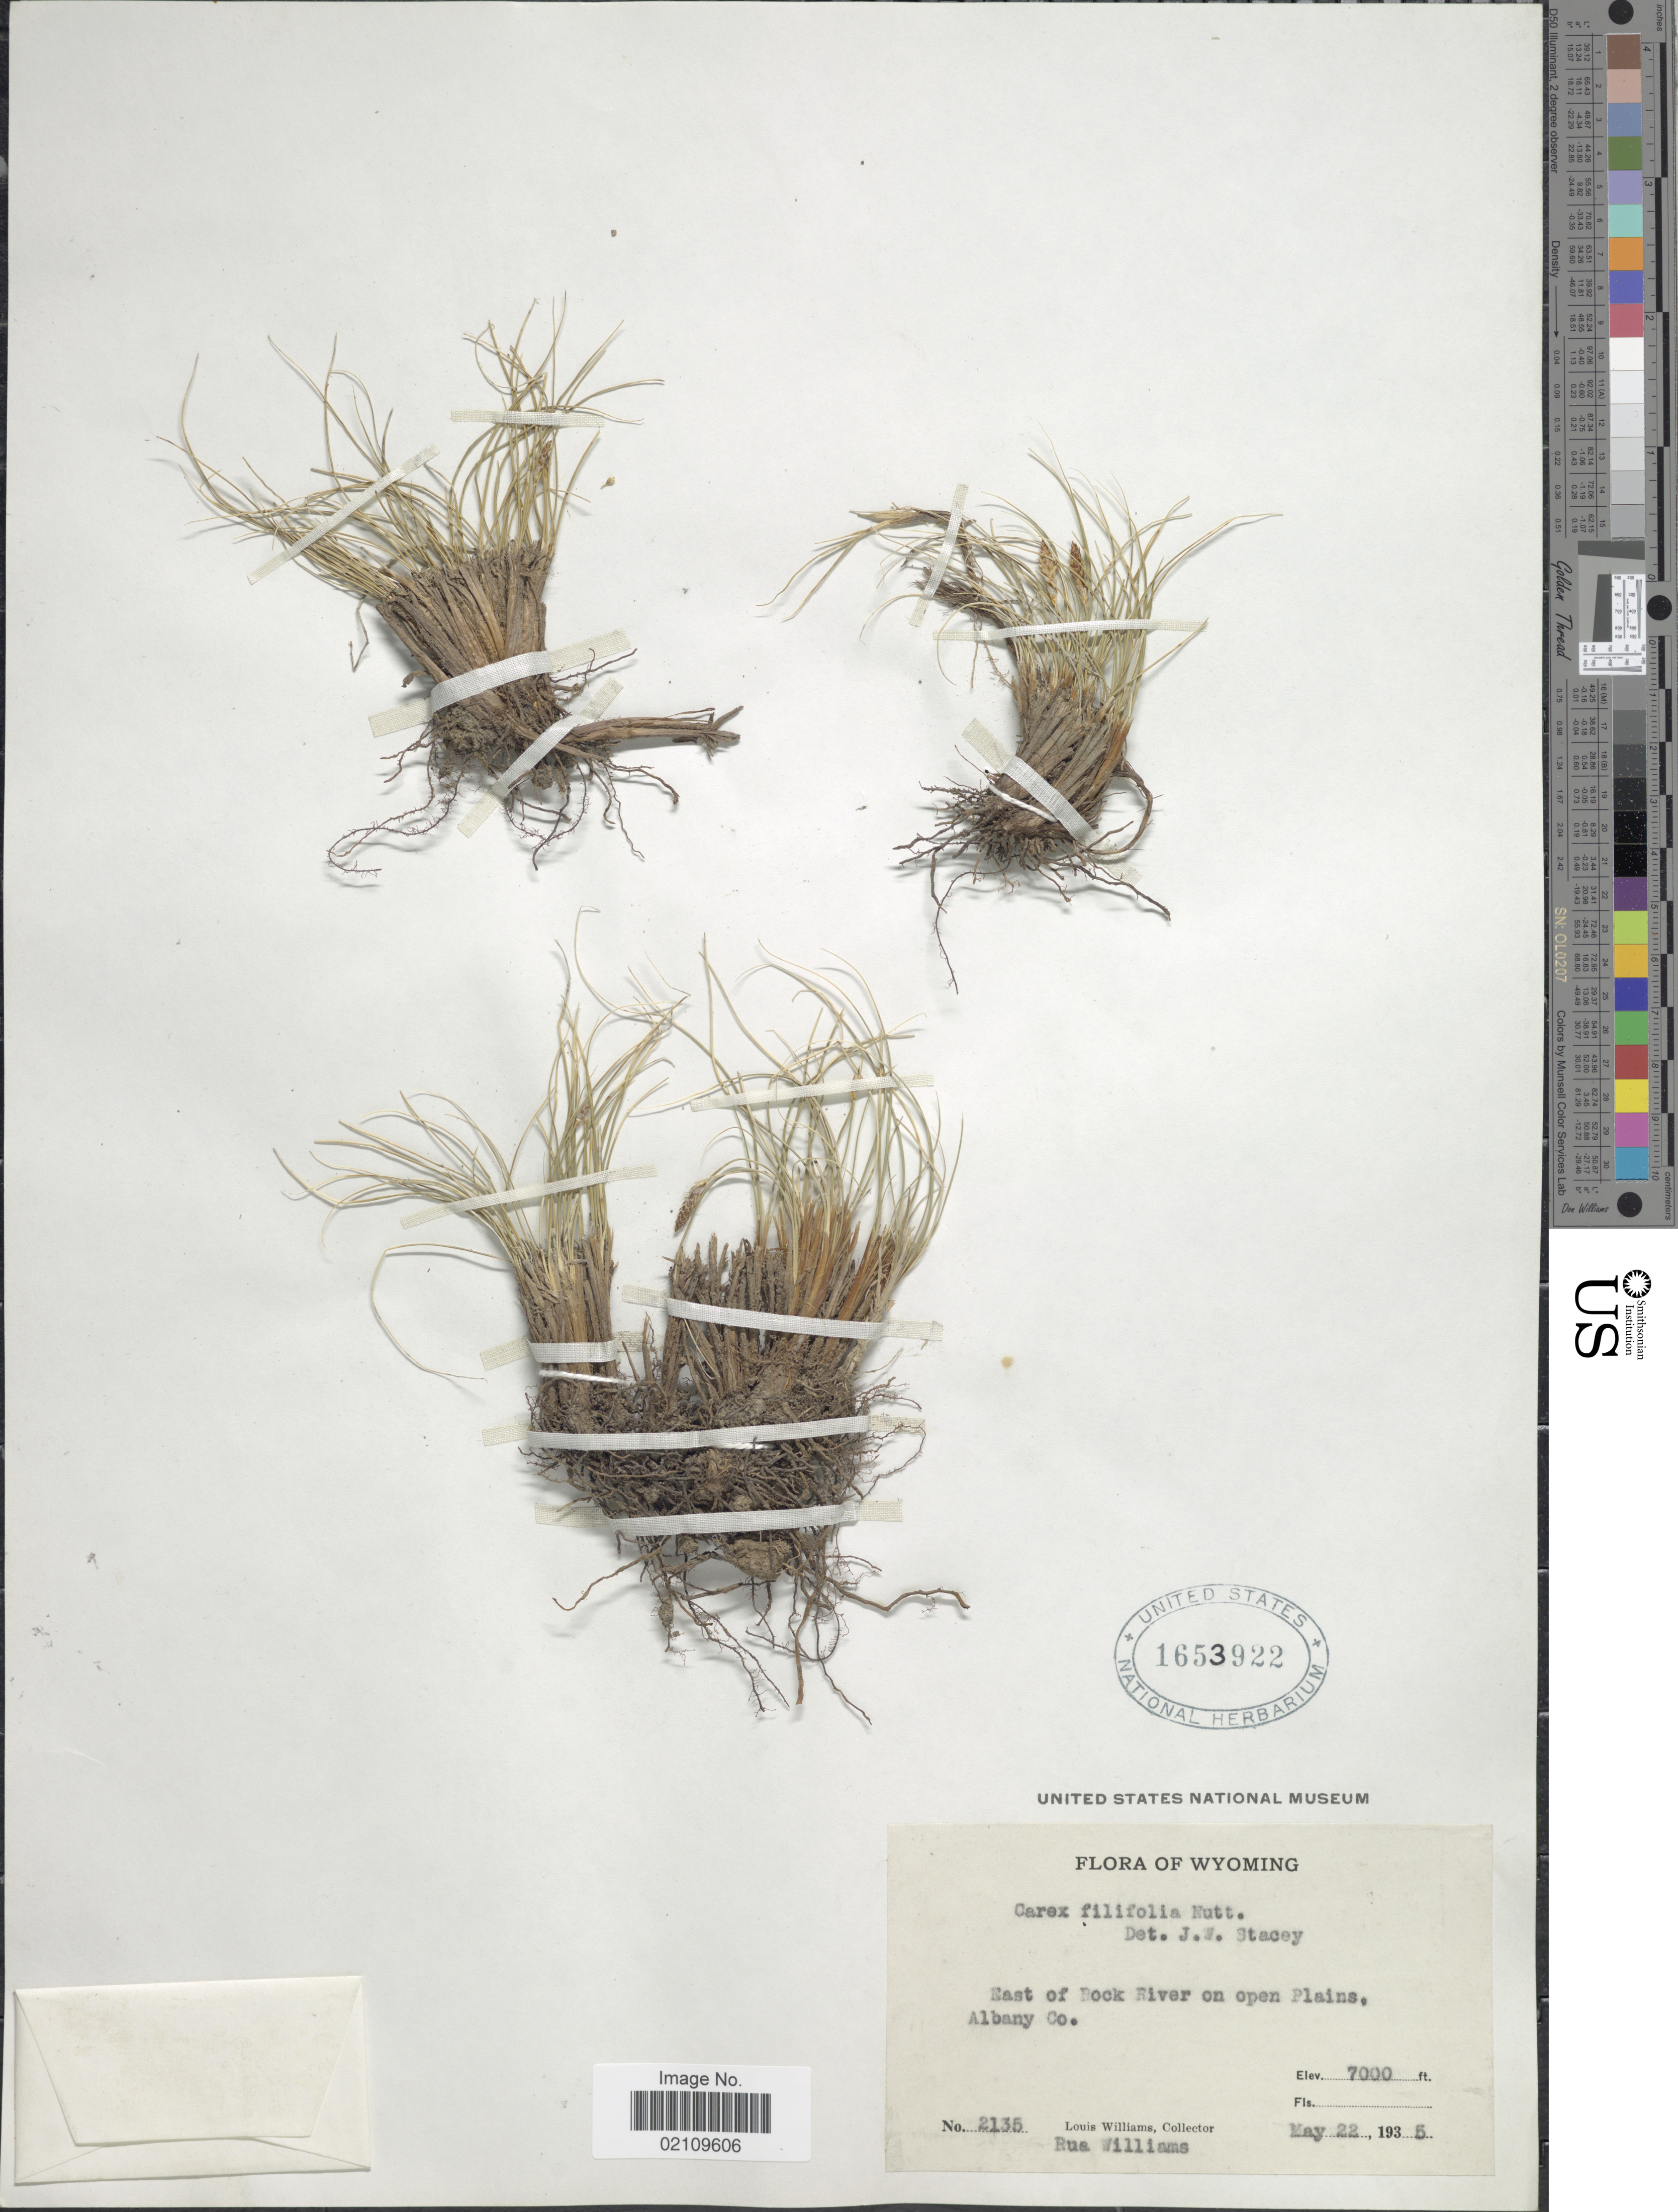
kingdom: Plantae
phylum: Tracheophyta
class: Liliopsida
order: Poales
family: Cyperaceae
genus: Carex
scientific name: Carex filifolia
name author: Nutt.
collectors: L. O. Williams & R. P. Williams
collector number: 2135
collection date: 1935-05-22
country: United States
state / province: Wyoming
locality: East of Rock River on open Plains, Albany Co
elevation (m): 2134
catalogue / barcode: US 1653922